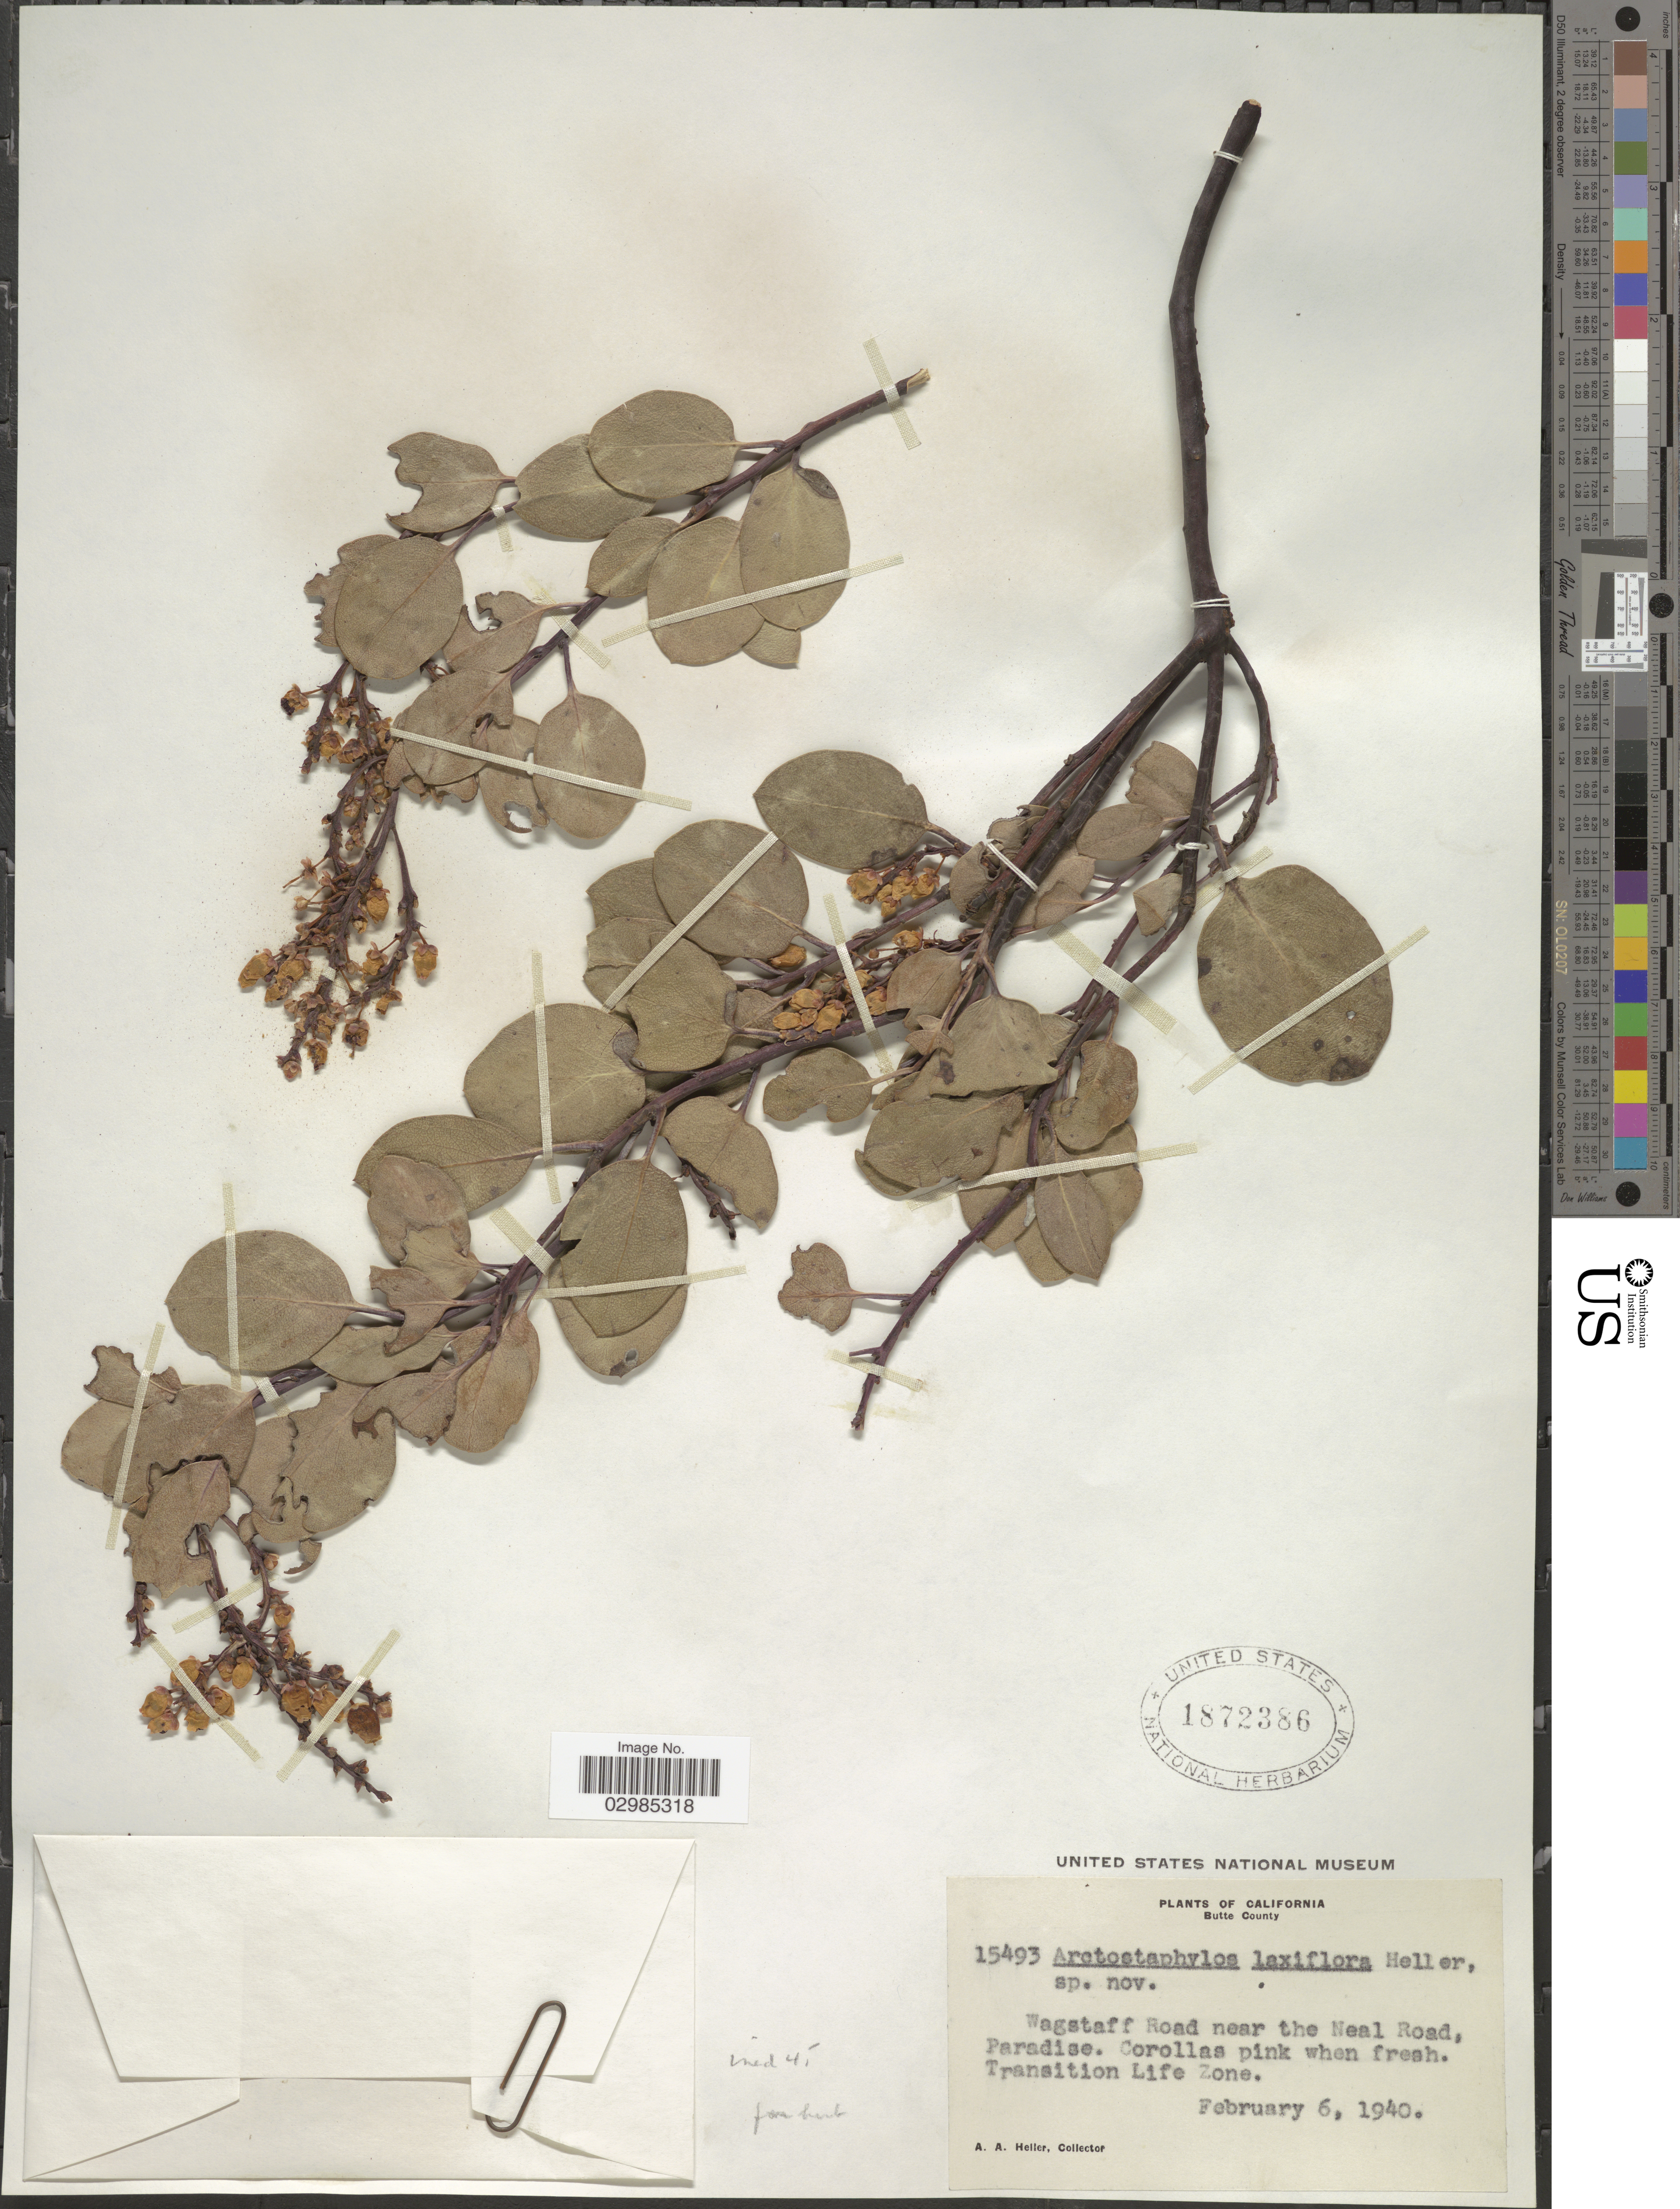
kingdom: Plantae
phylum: Tracheophyta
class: Magnoliopsida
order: Ericales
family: Ericaceae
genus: Arctostaphylos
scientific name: Arctostaphylos cratericola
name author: (Donn. Sm.) Donn. Sm.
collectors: A. A. Heller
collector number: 15493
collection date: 1940-02-06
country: United States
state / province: California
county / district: Butte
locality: Butte County. Wagstaff Road near the Neal Road, Paradise. Transition Life Zone.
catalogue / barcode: US 1872386